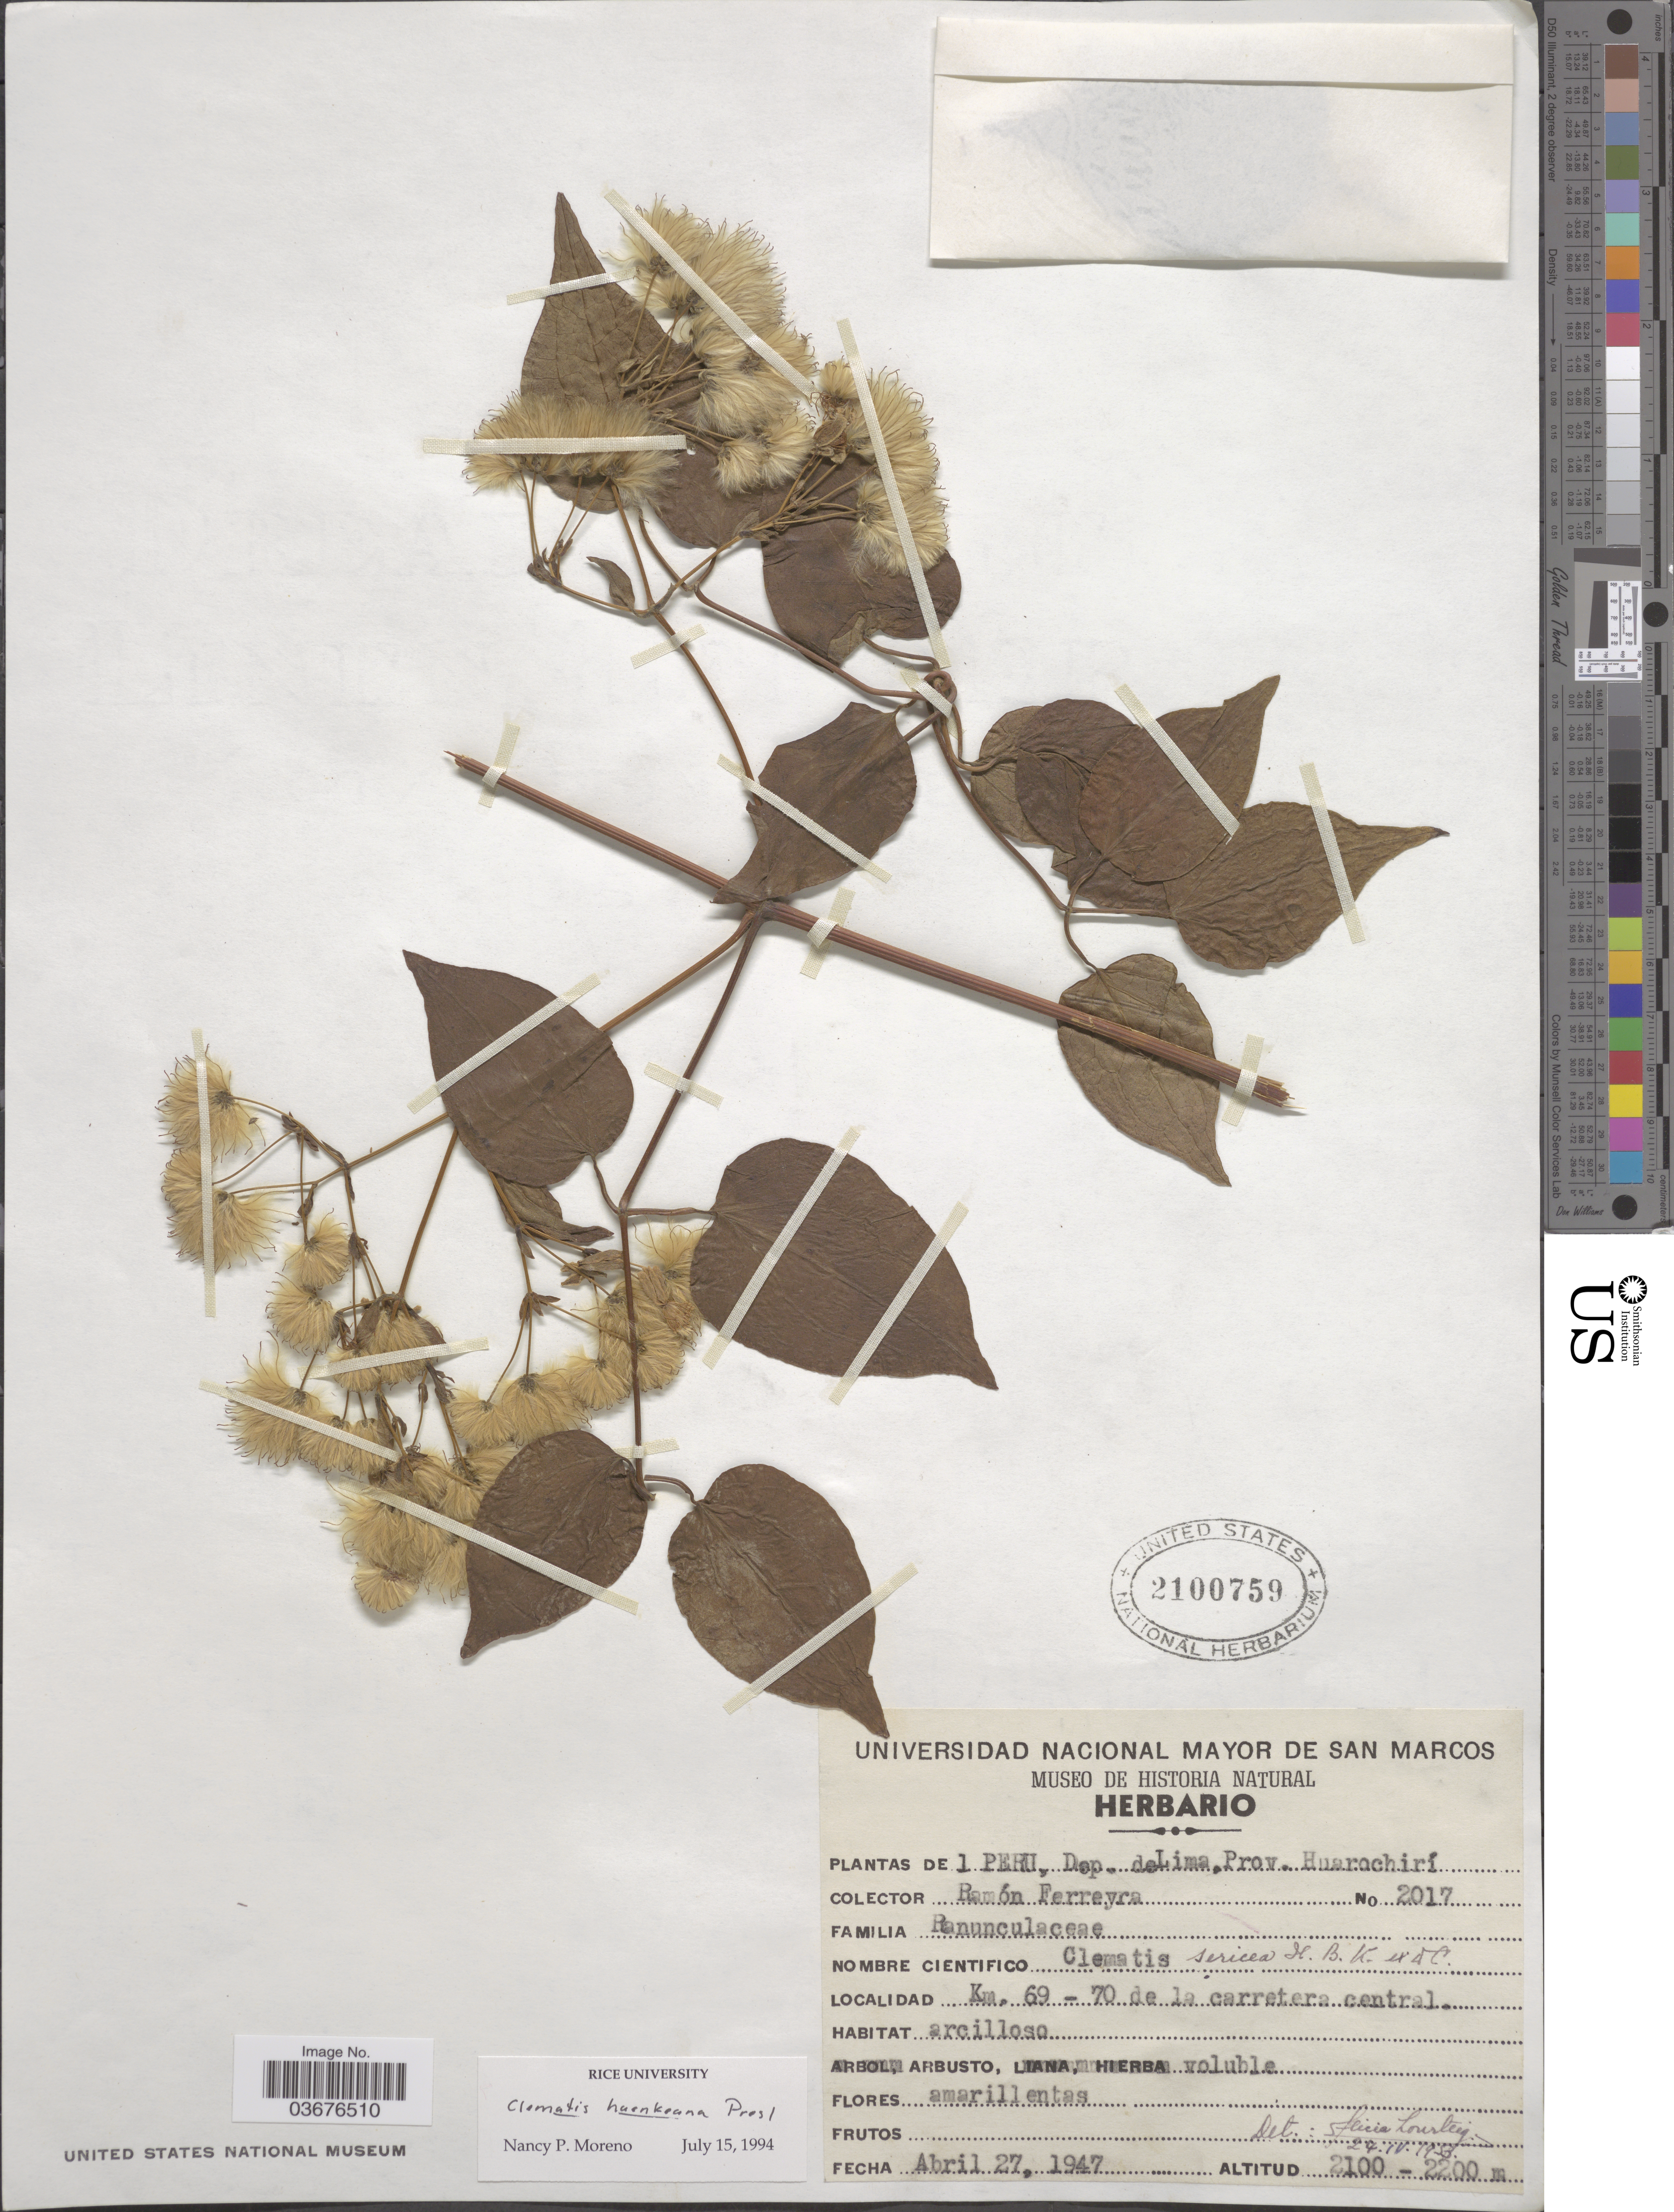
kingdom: Plantae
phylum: Tracheophyta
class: Magnoliopsida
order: Ranunculales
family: Ranunculaceae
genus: Clematis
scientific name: Clematis haenkeana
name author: C. Presl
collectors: R. A. Ferreyra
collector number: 2017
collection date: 1947-04-27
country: Peru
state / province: Lima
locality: Km. 69-70 de la carretera central. Dep. de Lima. Prov. de Huarochirí.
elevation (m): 2100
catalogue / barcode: US 2100759